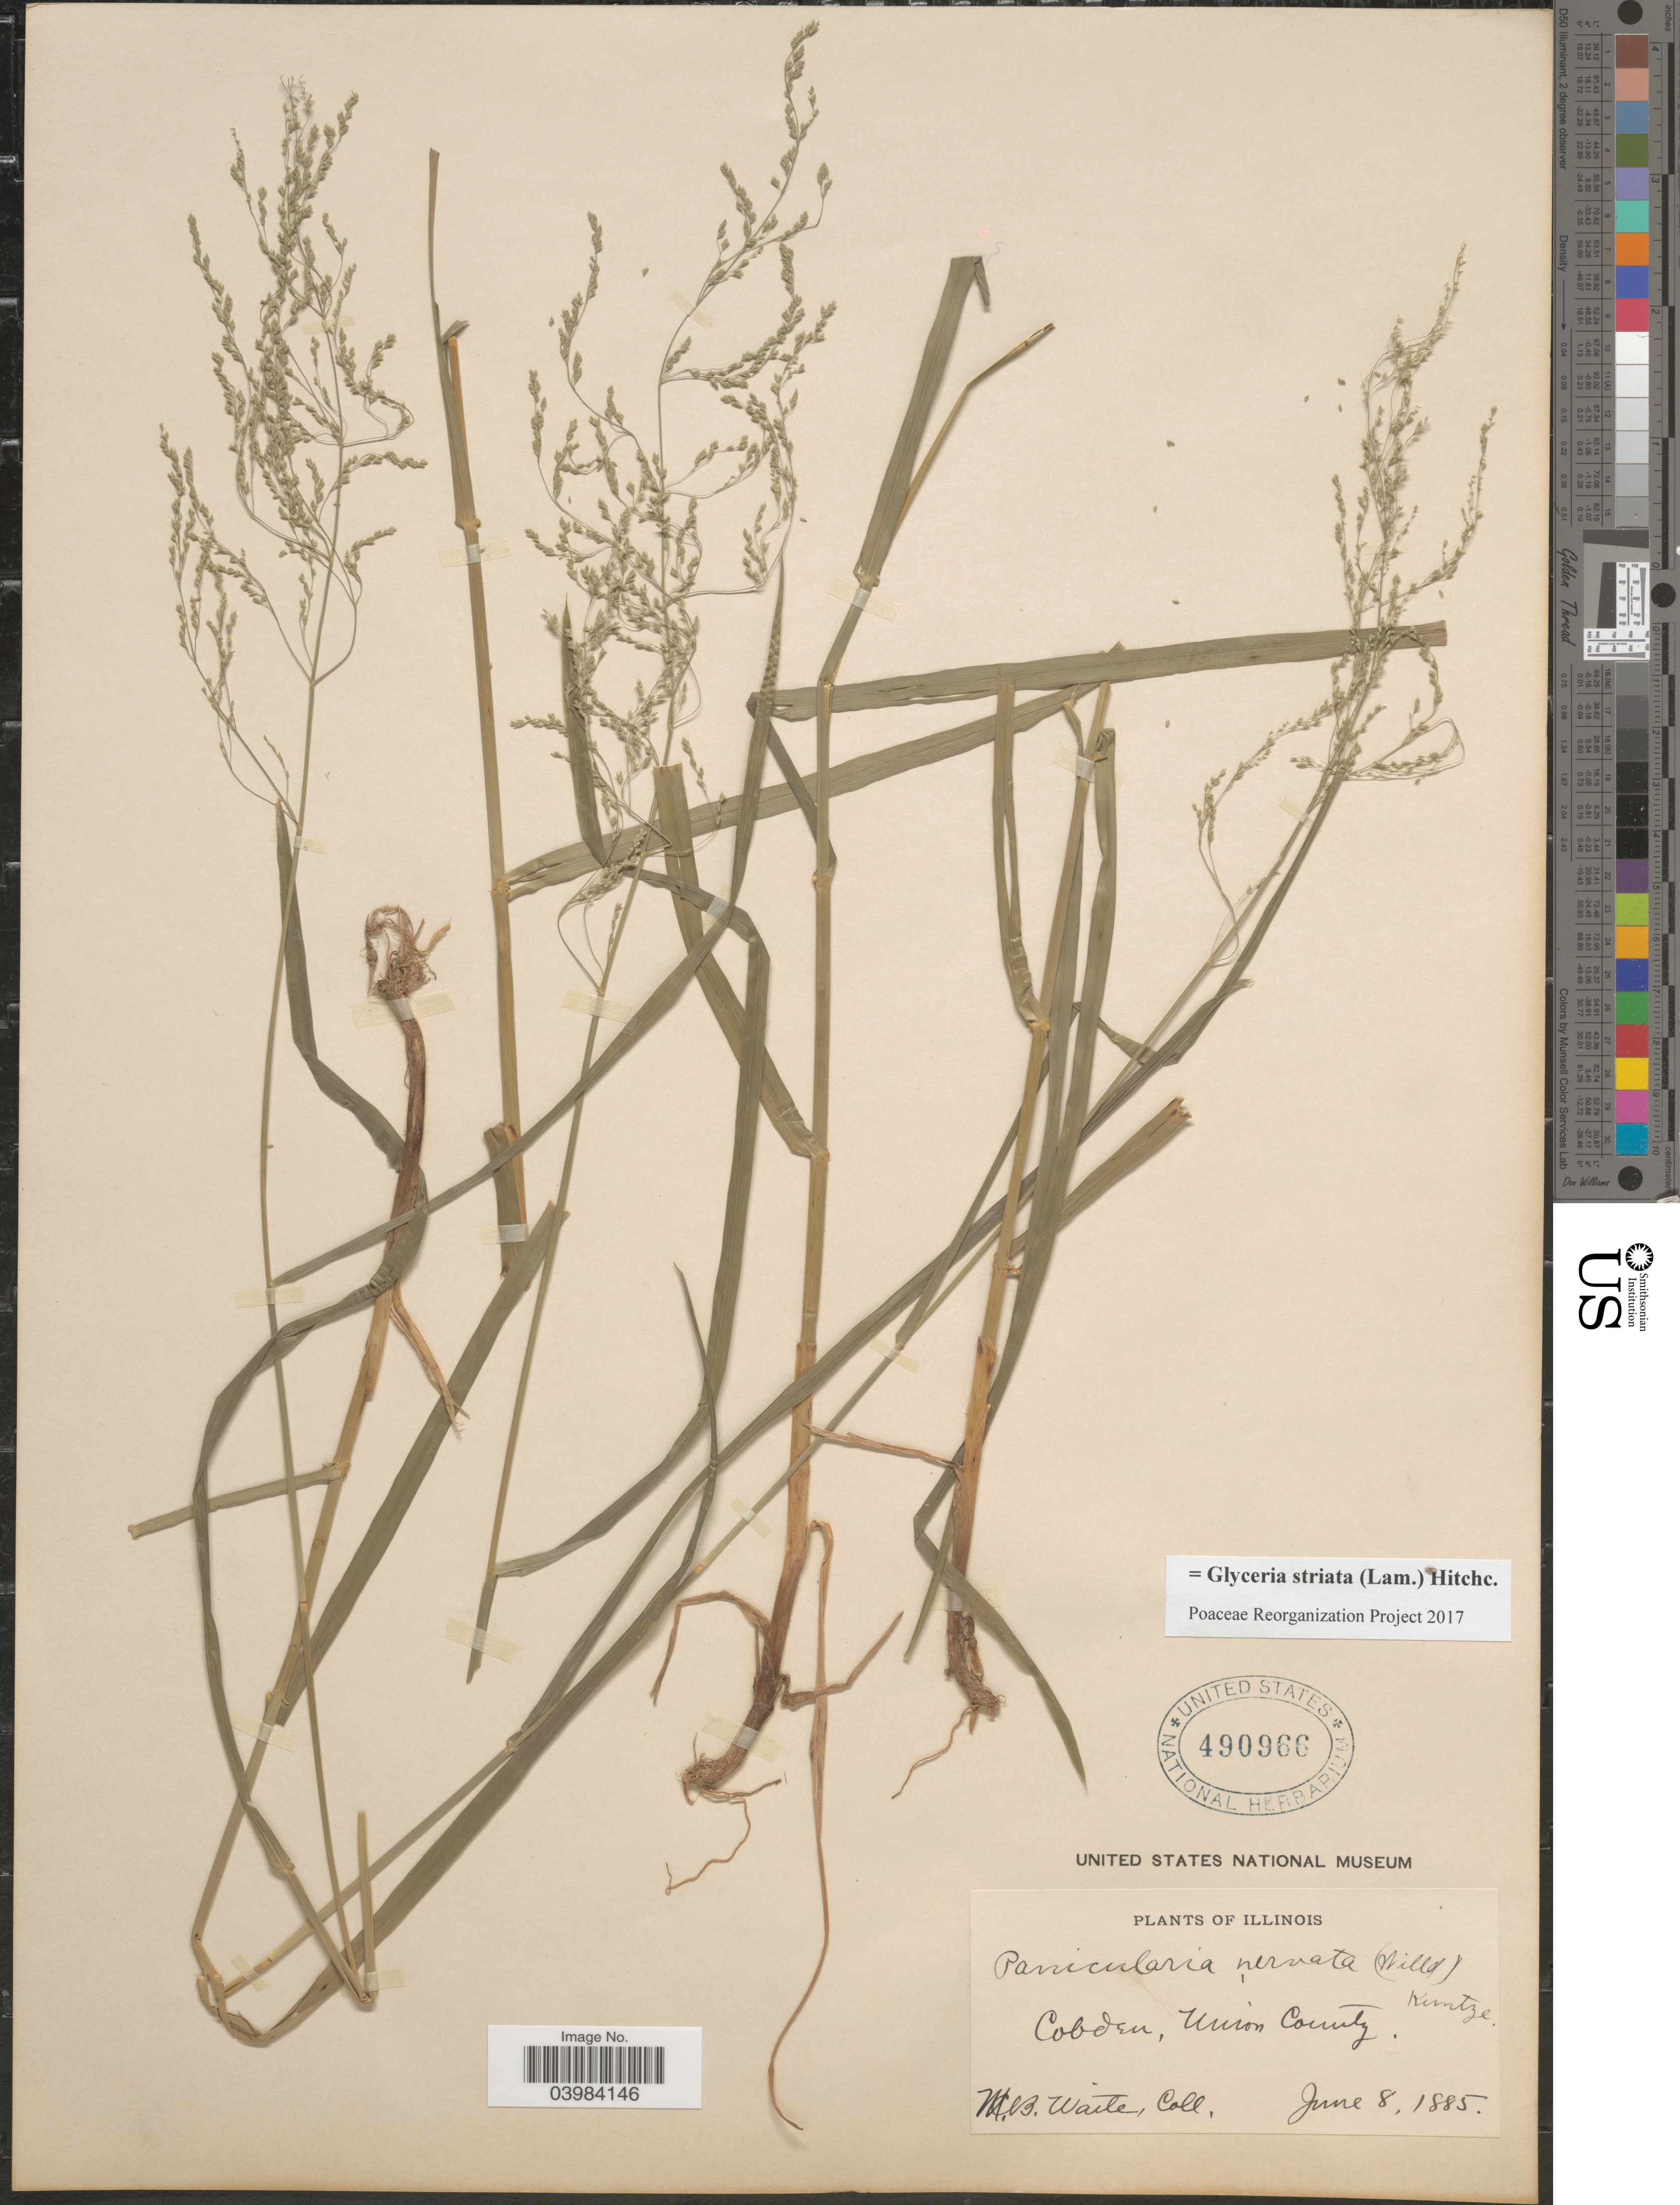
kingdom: Plantae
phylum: Tracheophyta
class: Liliopsida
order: Poales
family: Poaceae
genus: Glyceria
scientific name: Glyceria striata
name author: (Lam.) Hitchc.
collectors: M. B. Waite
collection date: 1885-06-08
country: United States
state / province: Illinois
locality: Cobden, Union County.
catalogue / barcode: US 490966